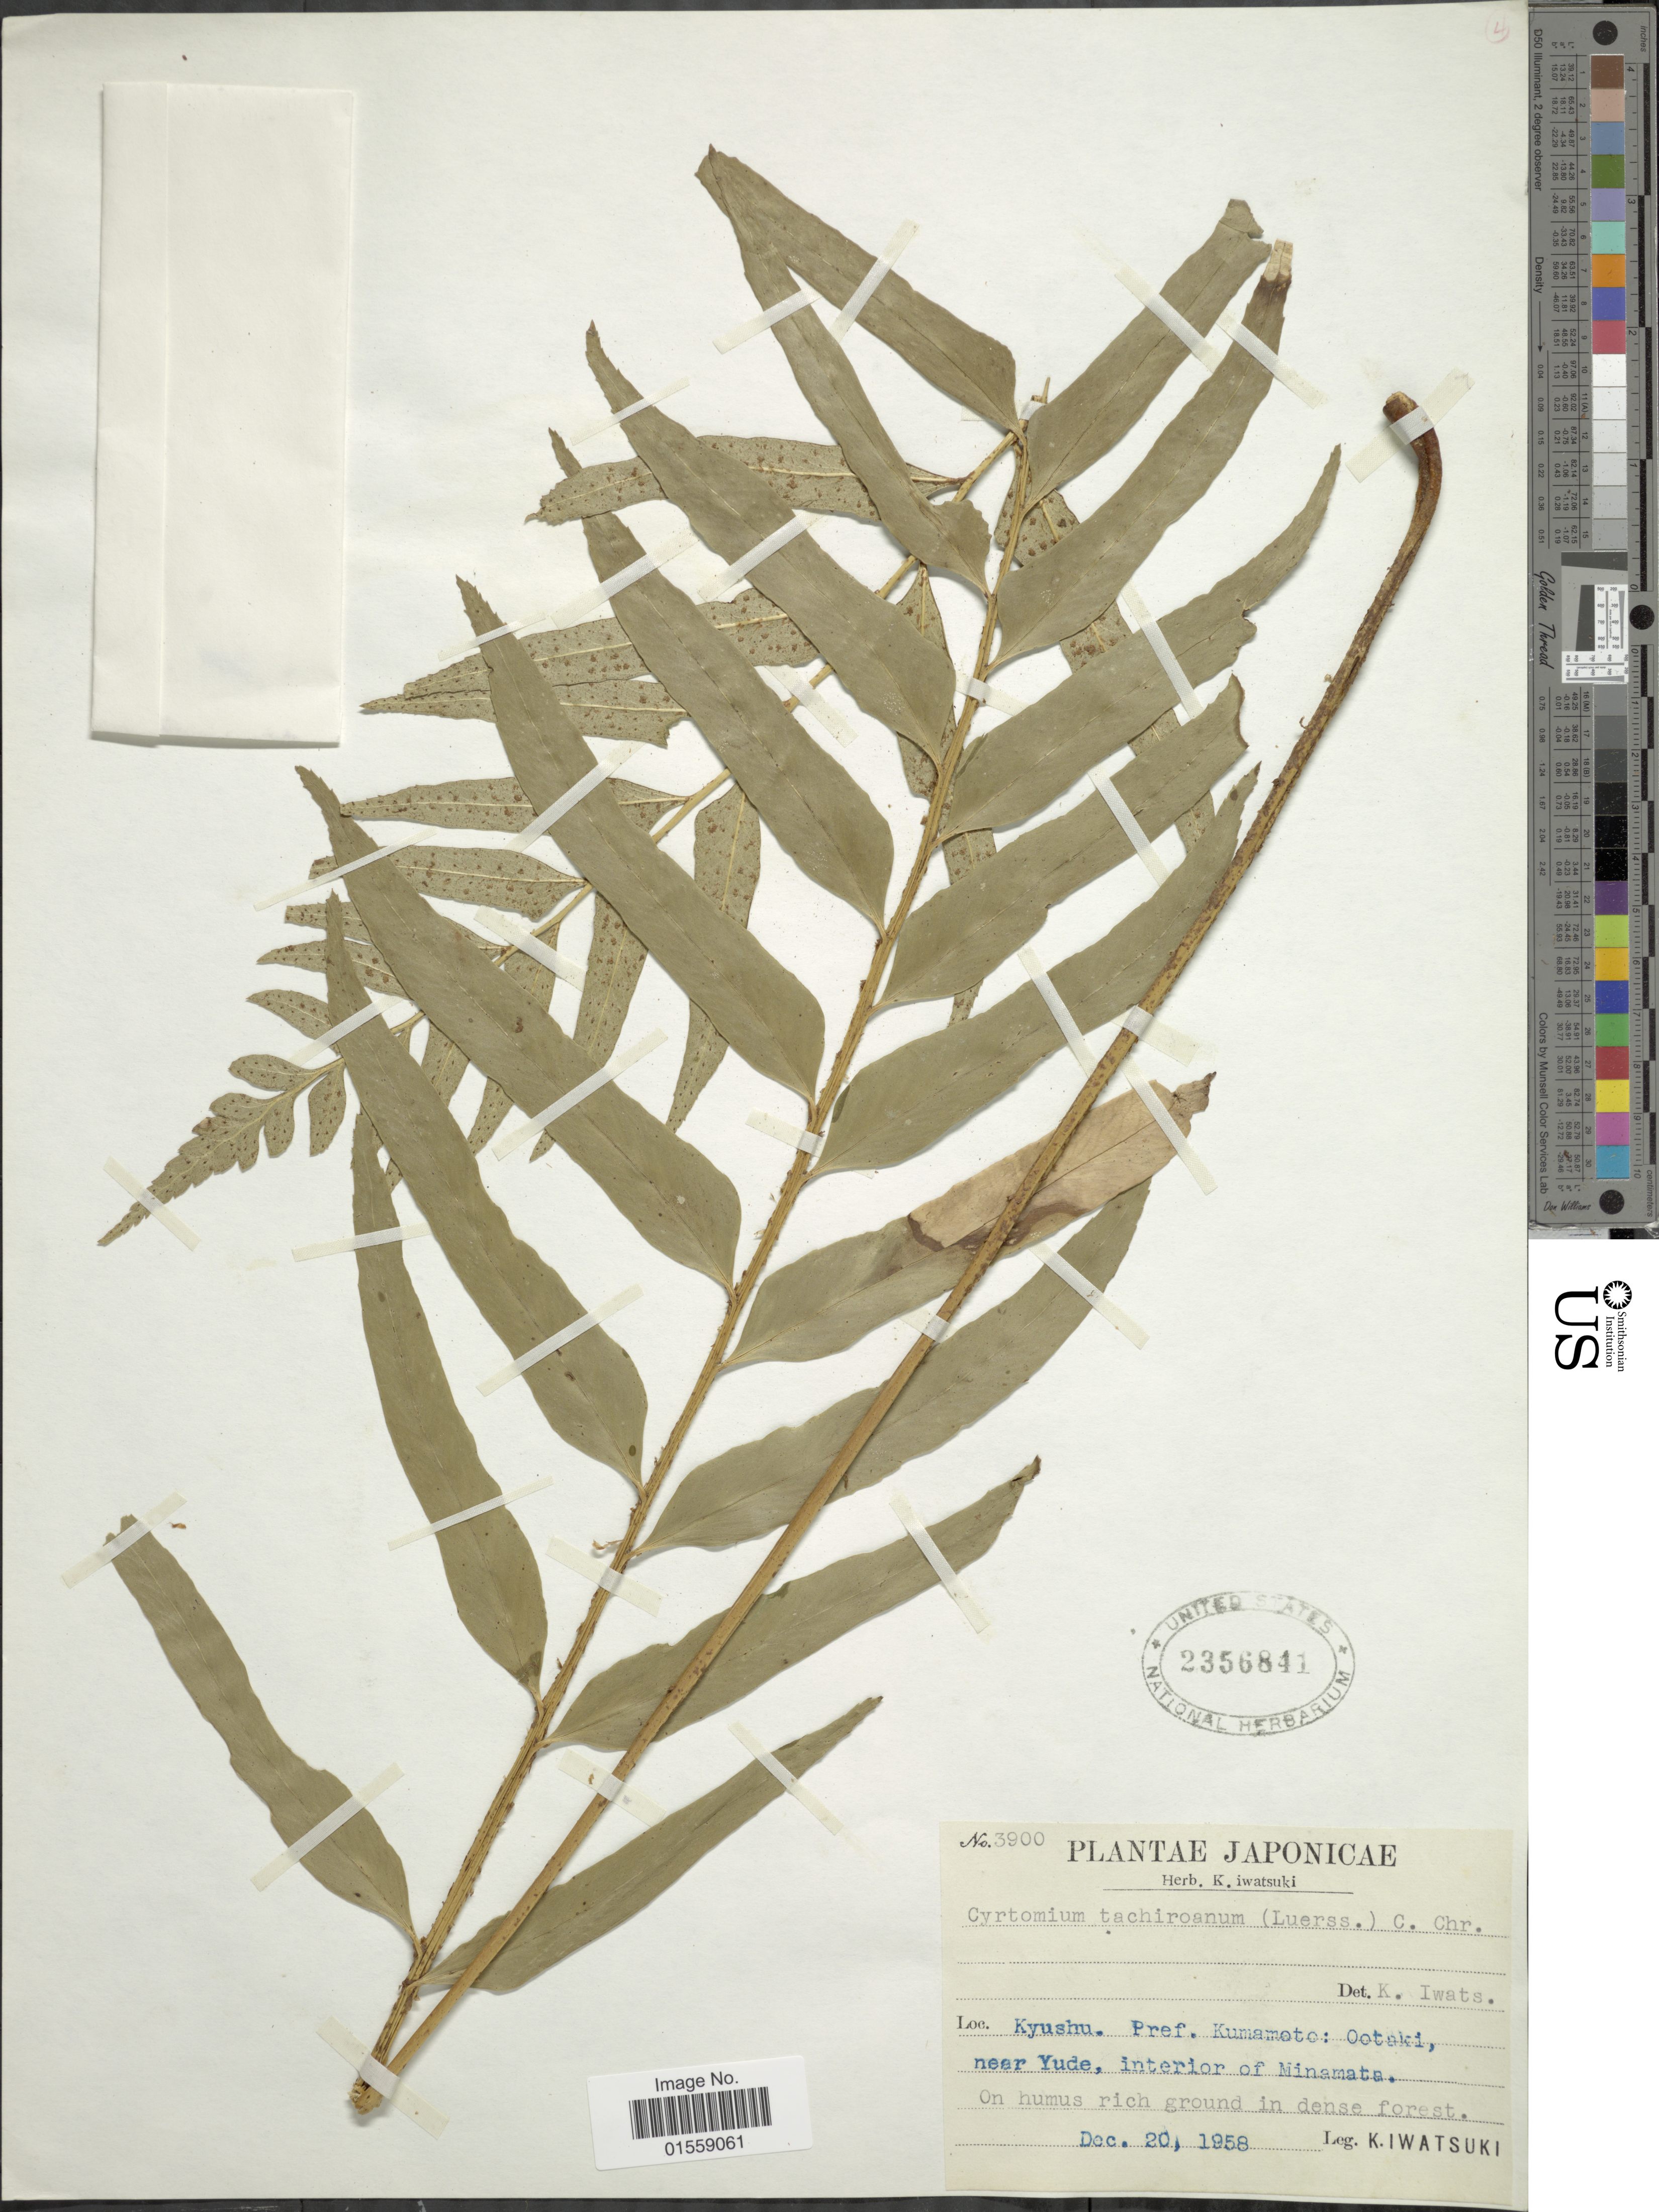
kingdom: Plantae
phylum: Tracheophyta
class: Polypodiopsida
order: Polypodiales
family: Dryopteridaceae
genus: Polystichum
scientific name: Polystichum hookerianum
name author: (C. Presl) C. Chr.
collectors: K. Iwatsuki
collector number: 3900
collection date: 1958-12-20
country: Japan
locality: Kyushu, Pref. Kumamoto: Ootaki, near Yude, interior of Minamata.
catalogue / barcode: US 2356841